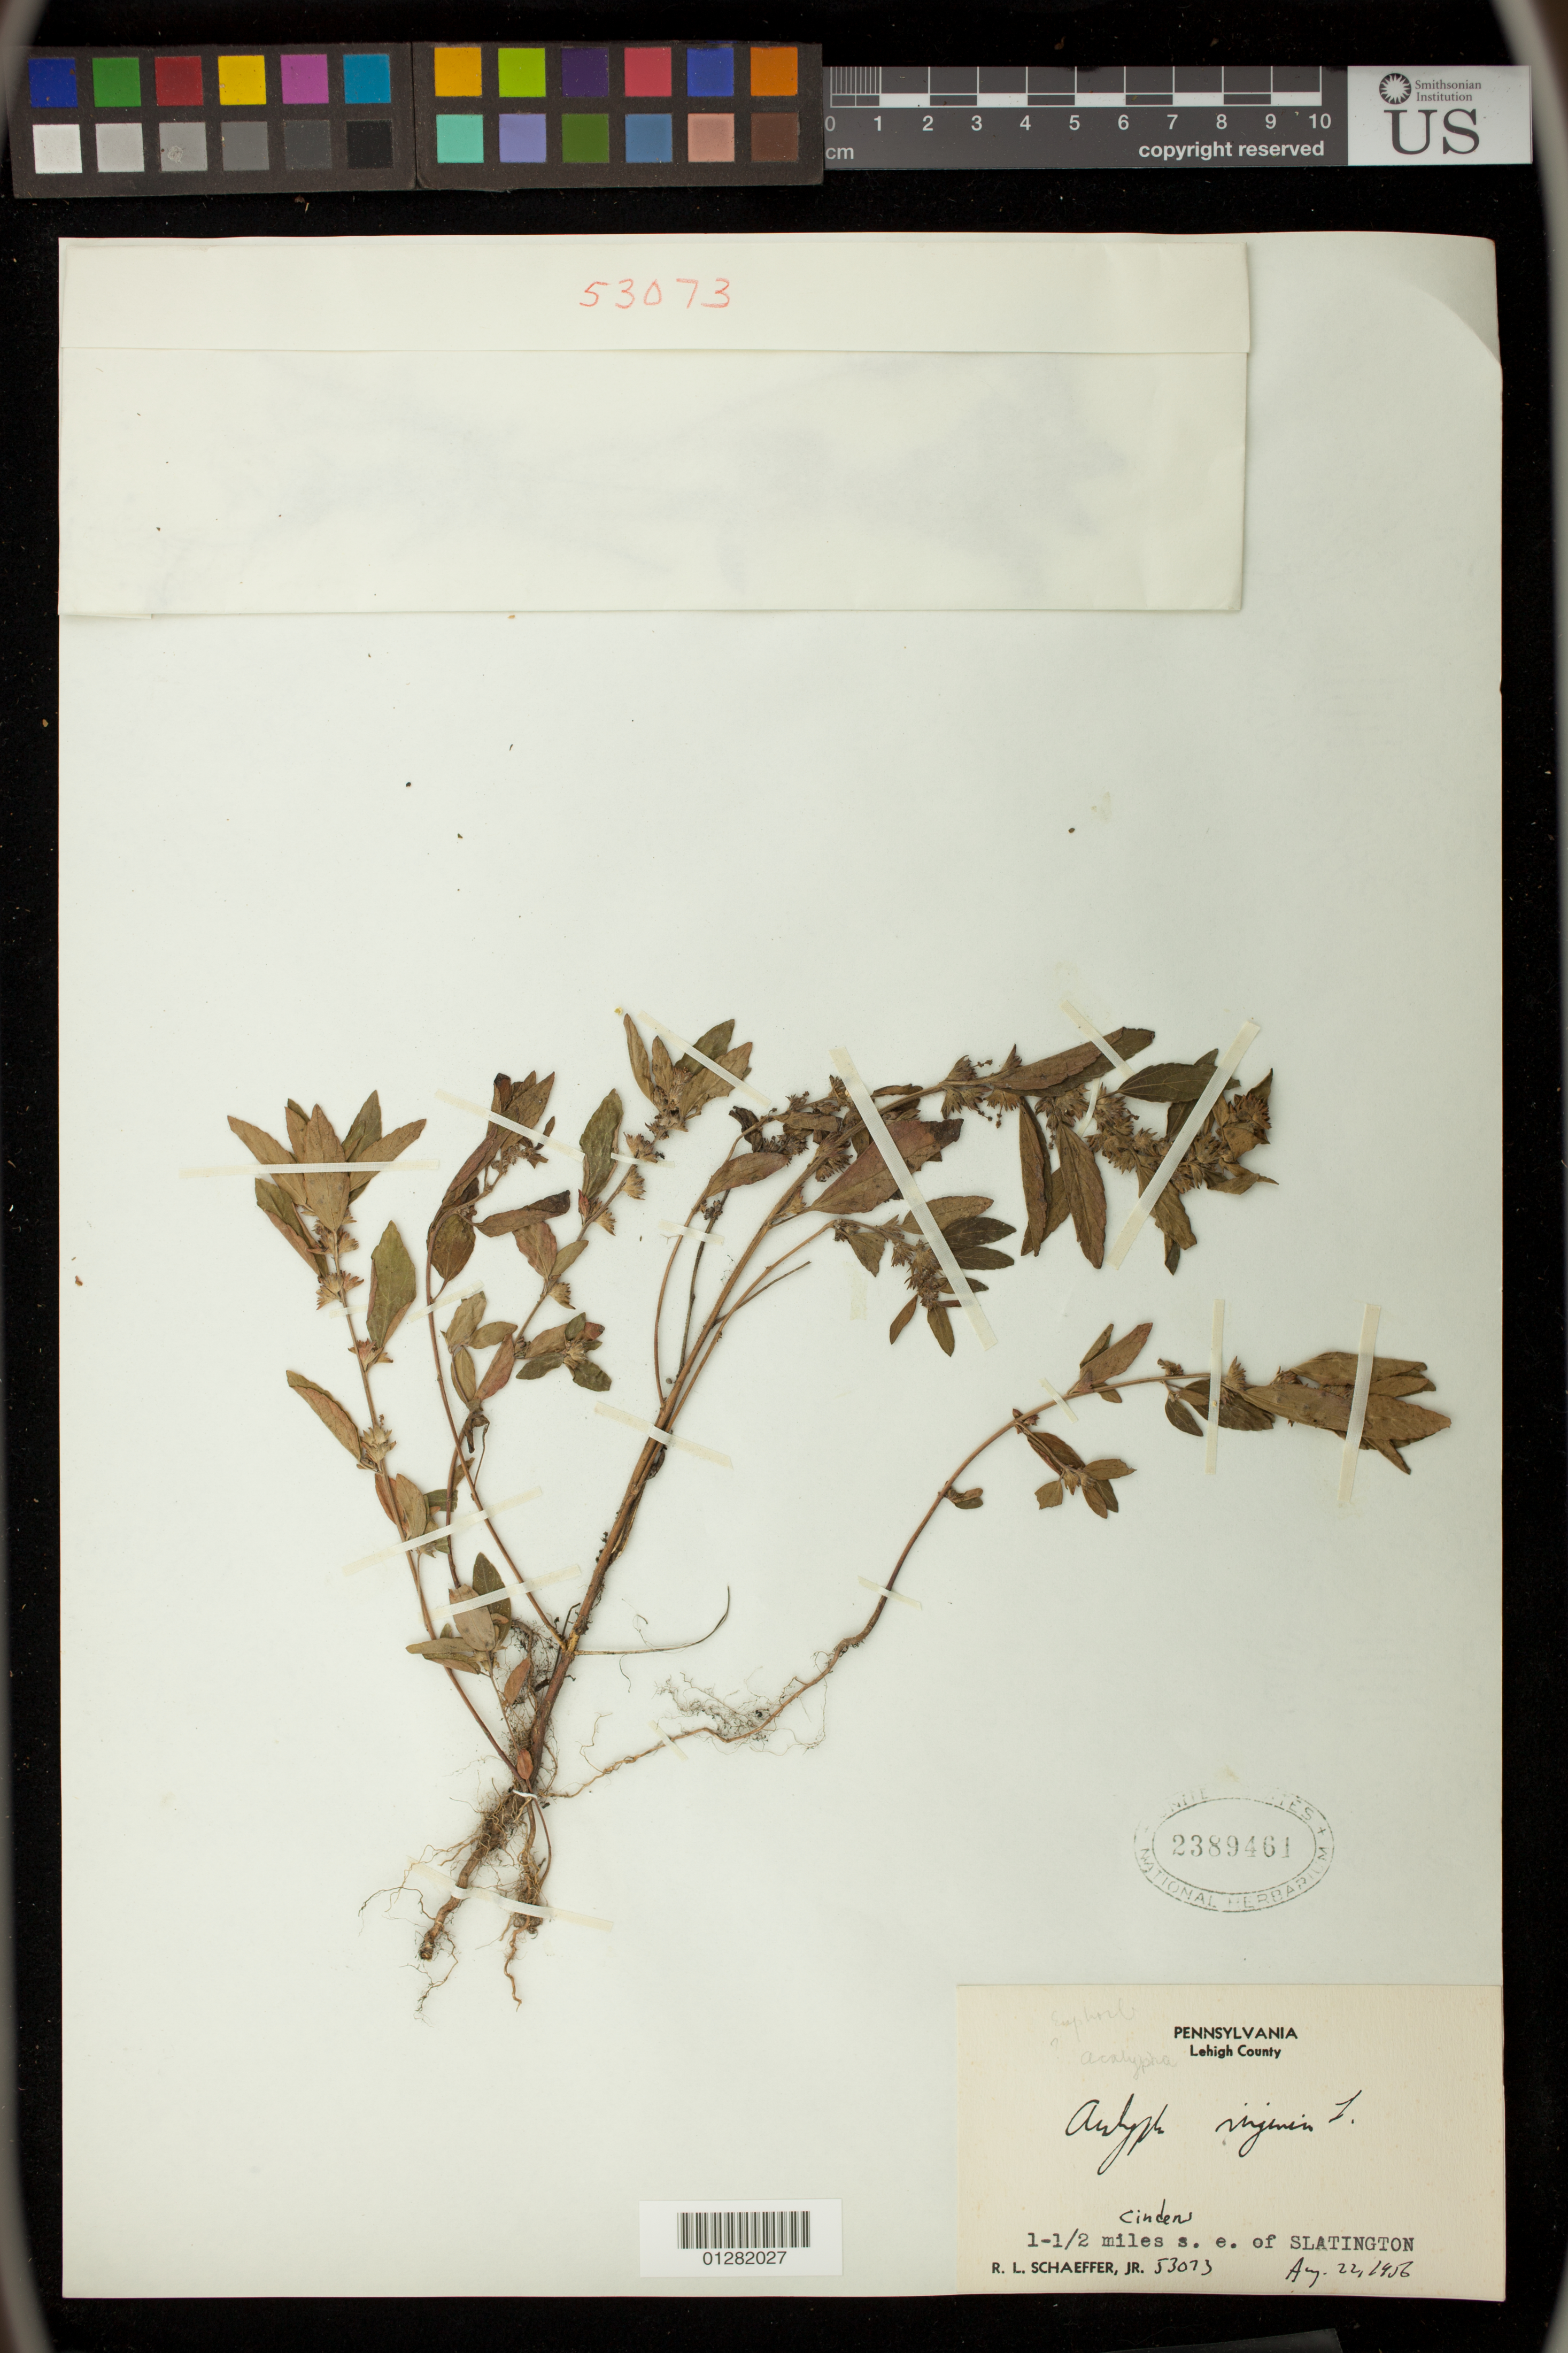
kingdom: Plantae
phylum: Tracheophyta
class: Magnoliopsida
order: Malpighiales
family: Euphorbiaceae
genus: Acalypha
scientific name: Acalypha virginica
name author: L.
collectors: R. L. Schaeffer Jr.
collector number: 53073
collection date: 1956-08-22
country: United States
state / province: Pennsylvania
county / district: Lehigh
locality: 1-1/2 miles S.E. of Slatington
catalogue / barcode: US 2389461